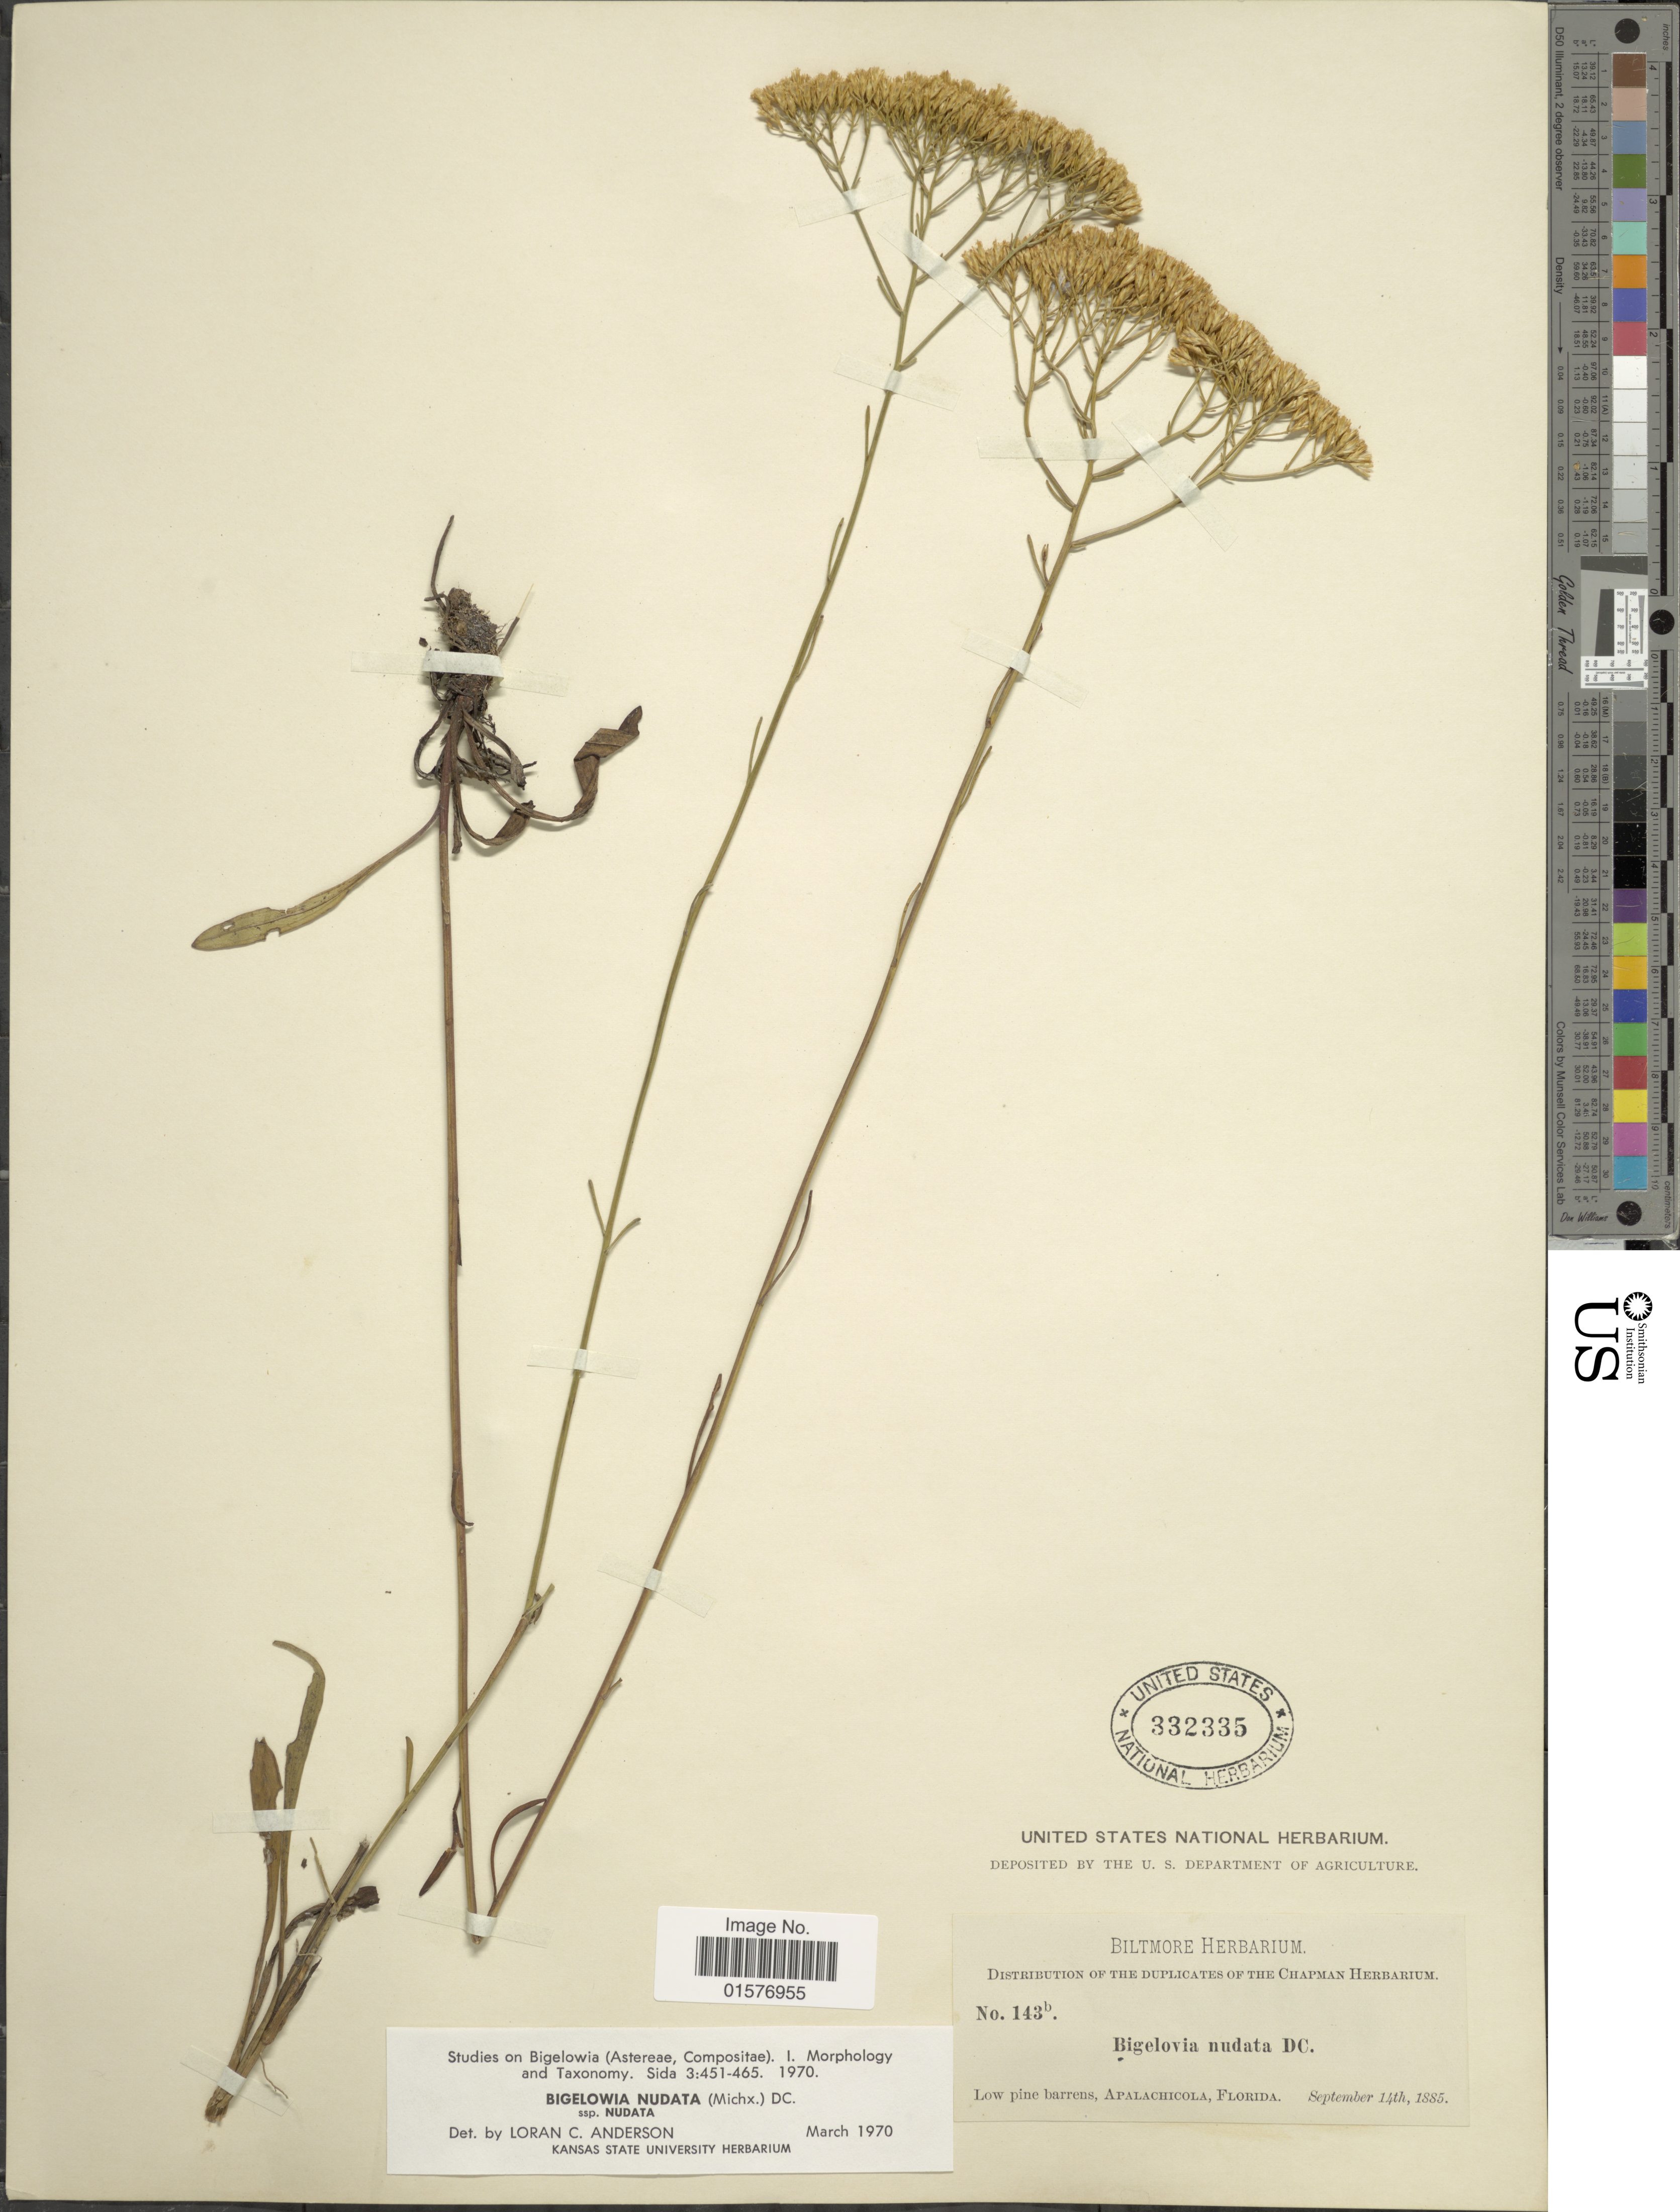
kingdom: Plantae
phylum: Tracheophyta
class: Magnoliopsida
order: Asterales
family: Asteraceae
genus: Bigelowia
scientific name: Bigelowia nudata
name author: (Michx.) DC.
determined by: Urbatsch, Lowell E., Curator (LSU), Louisiana State University (UNITED STATES)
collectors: ex herb. Biltmore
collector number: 143b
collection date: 1885-09-14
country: United States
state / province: Florida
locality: Low pine barrens, Apalachicolas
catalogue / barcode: US 332335